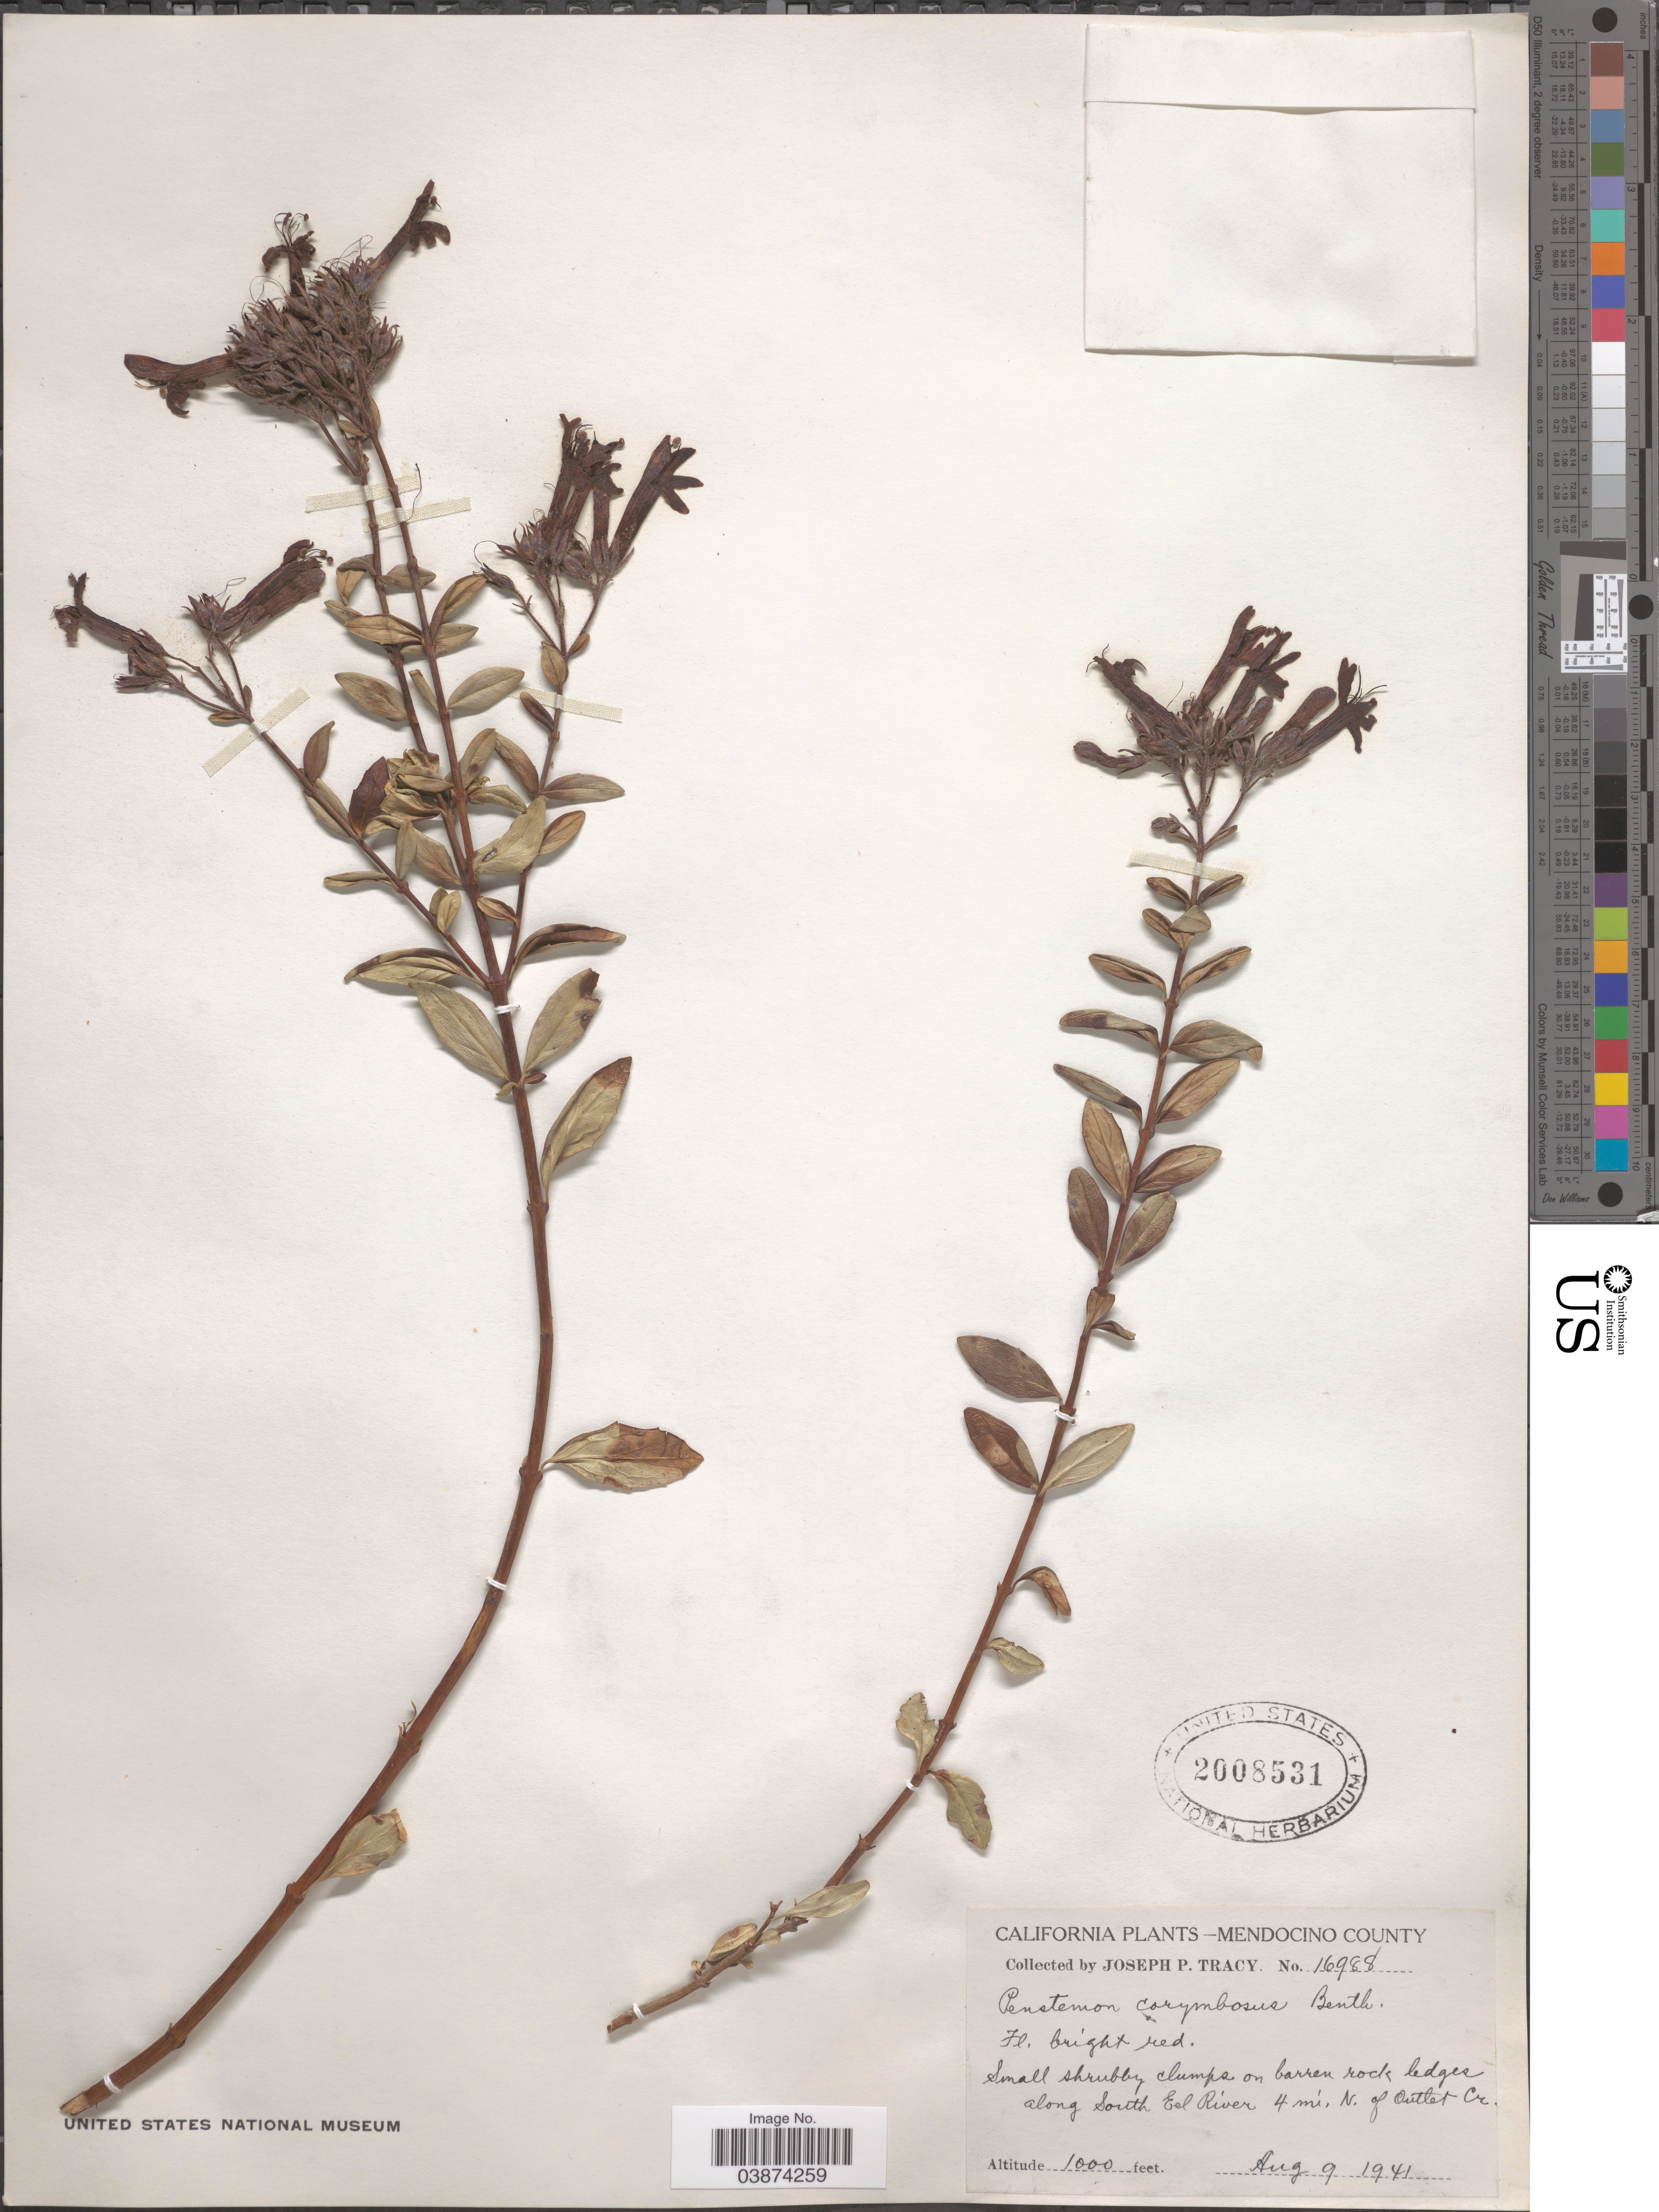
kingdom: Plantae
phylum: Tracheophyta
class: Magnoliopsida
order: Lamiales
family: Plantaginaceae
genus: Penstemon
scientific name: Penstemon corymbosus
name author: Benth.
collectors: J. Tracy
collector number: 16988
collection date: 1941-08-09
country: United States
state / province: California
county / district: Mendocino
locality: Mendocino County. Along south Eel River 4 mi. N. of Outlet Cr.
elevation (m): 305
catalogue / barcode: US 2008531